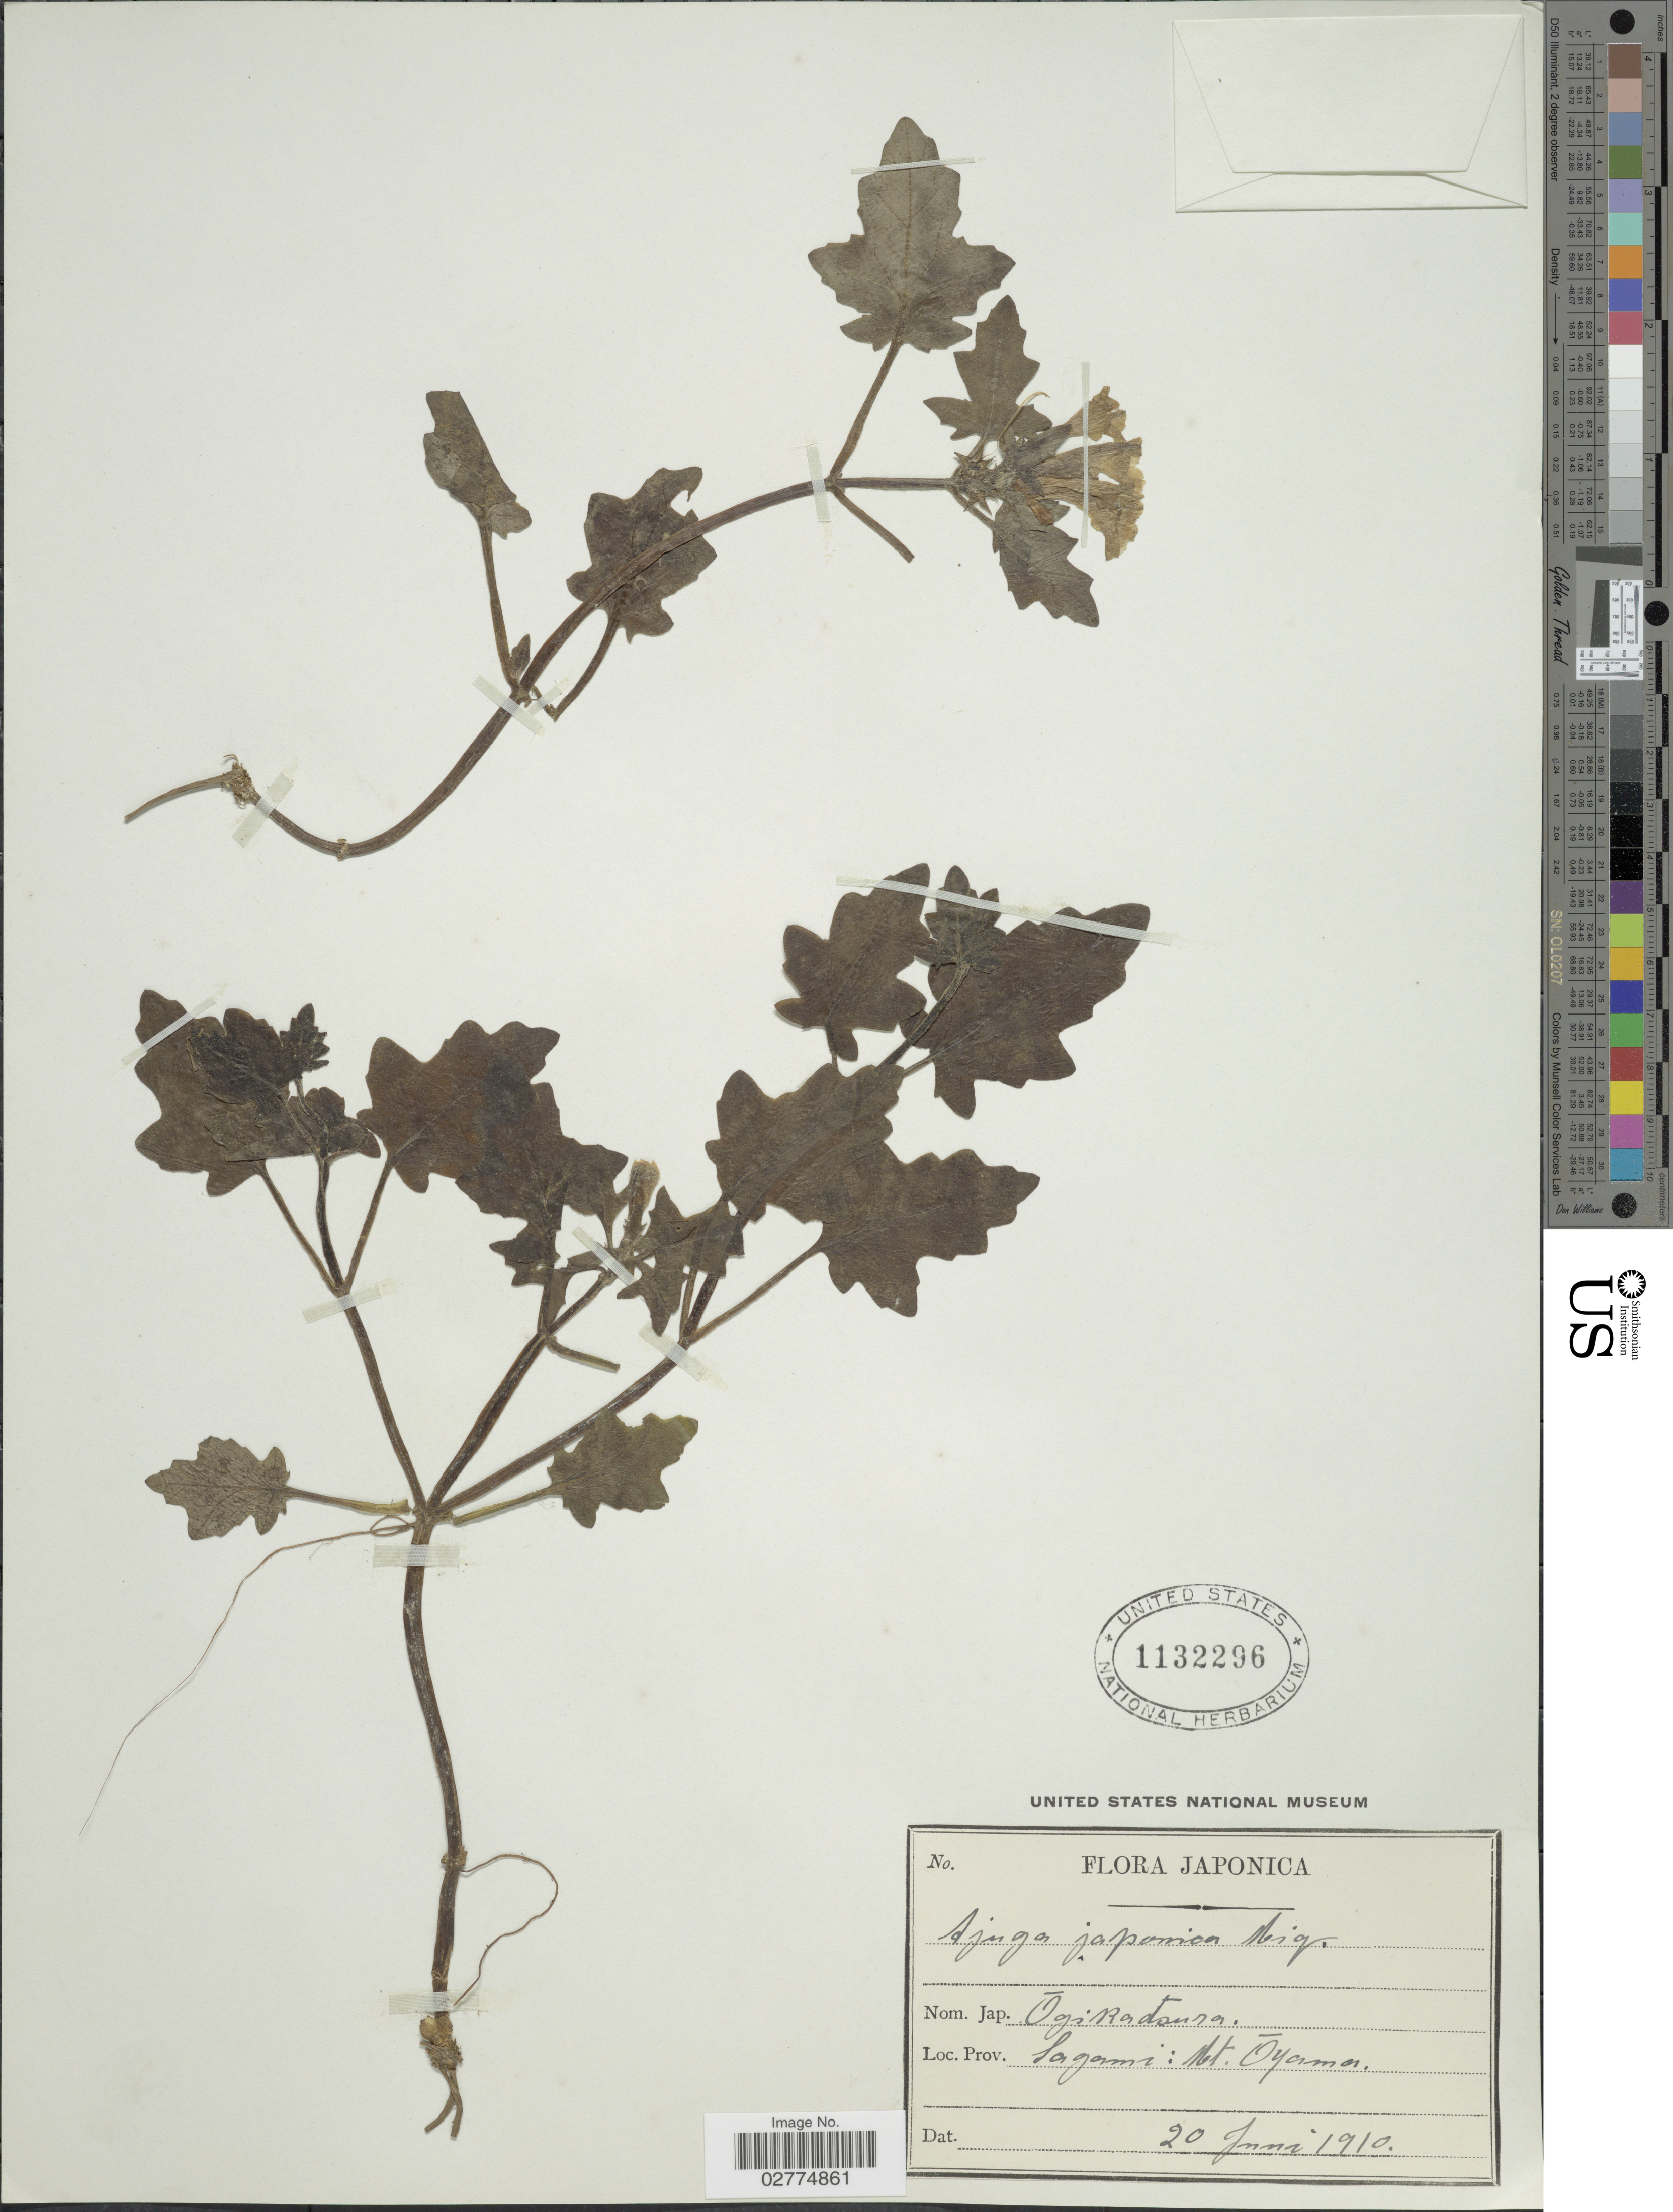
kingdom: Plantae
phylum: Tracheophyta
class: Magnoliopsida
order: Lamiales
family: Lamiaceae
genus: Ajuga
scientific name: Ajuga japonica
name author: Miq.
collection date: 1910-06-20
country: Japan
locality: Sagami, Mt. Oyama.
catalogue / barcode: US 1132296